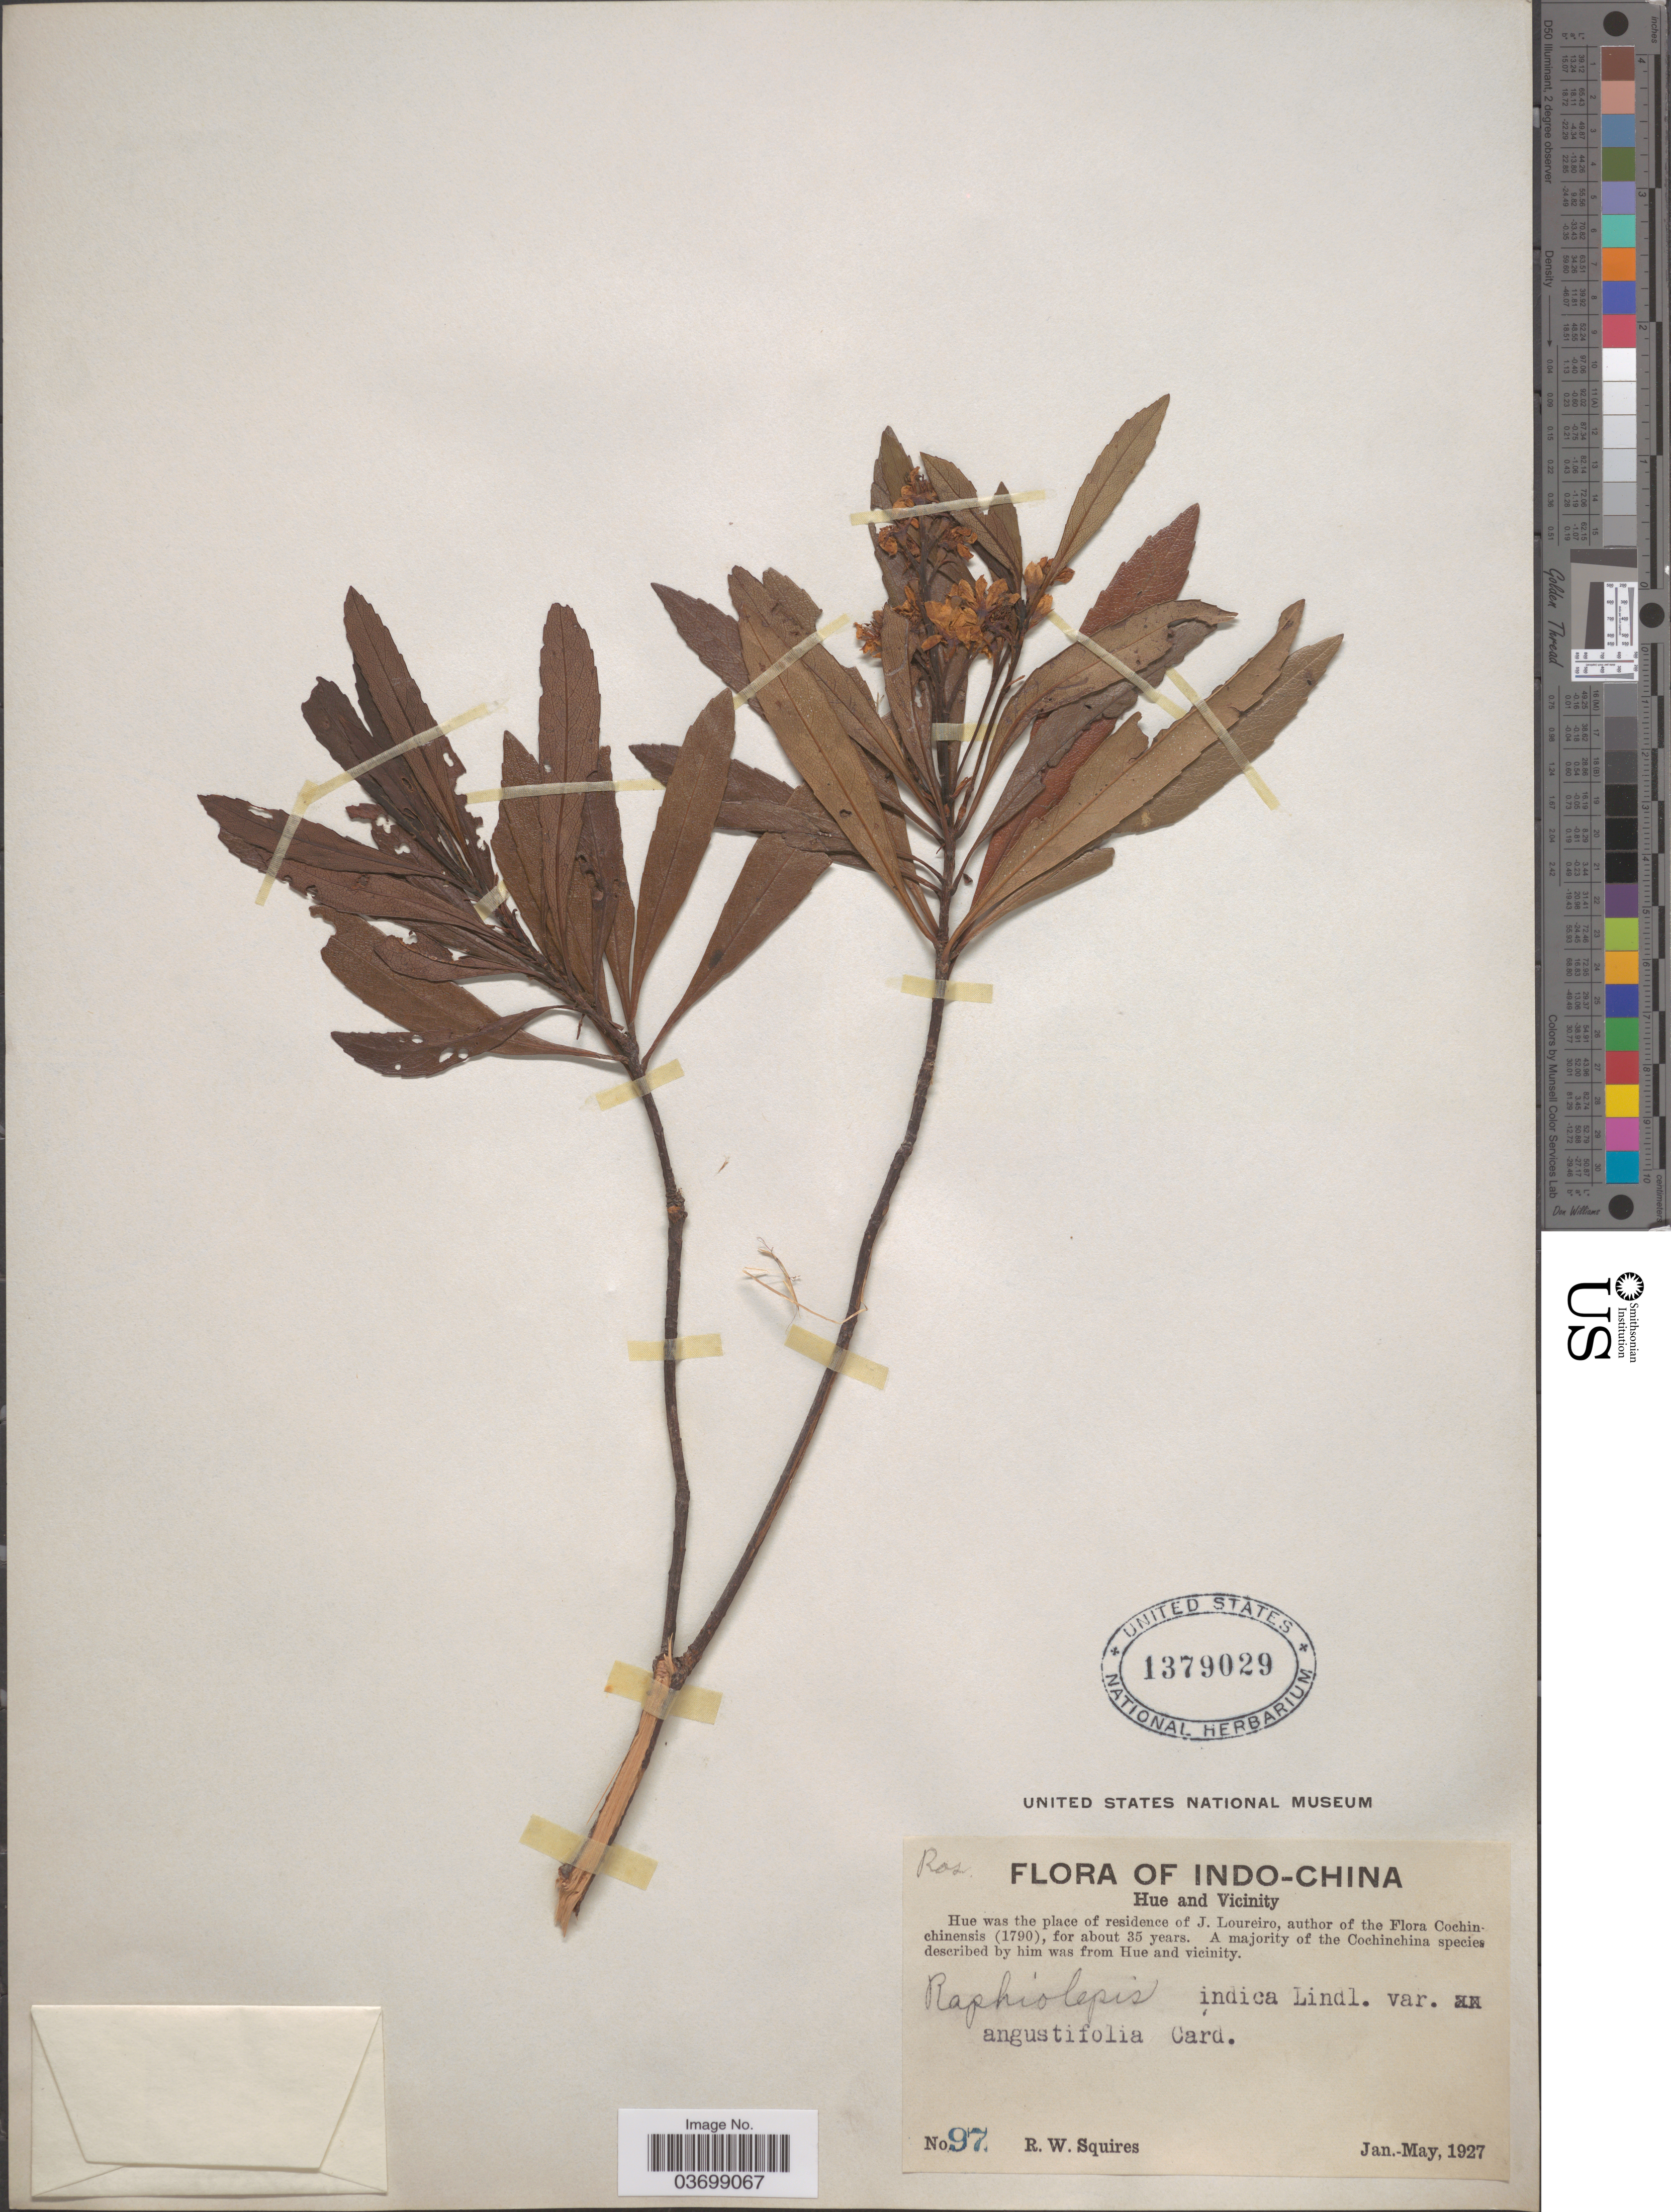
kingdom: Plantae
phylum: Tracheophyta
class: Magnoliopsida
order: Rosales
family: Rosaceae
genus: Rhaphiolepis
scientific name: Rhaphiolepis lanceolata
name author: Hu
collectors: R. Squires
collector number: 97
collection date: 1927-01/1927-05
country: Vietnam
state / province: Thua Thien-Hue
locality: Indo-China. Hue and Vicinity.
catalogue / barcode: US 1379029